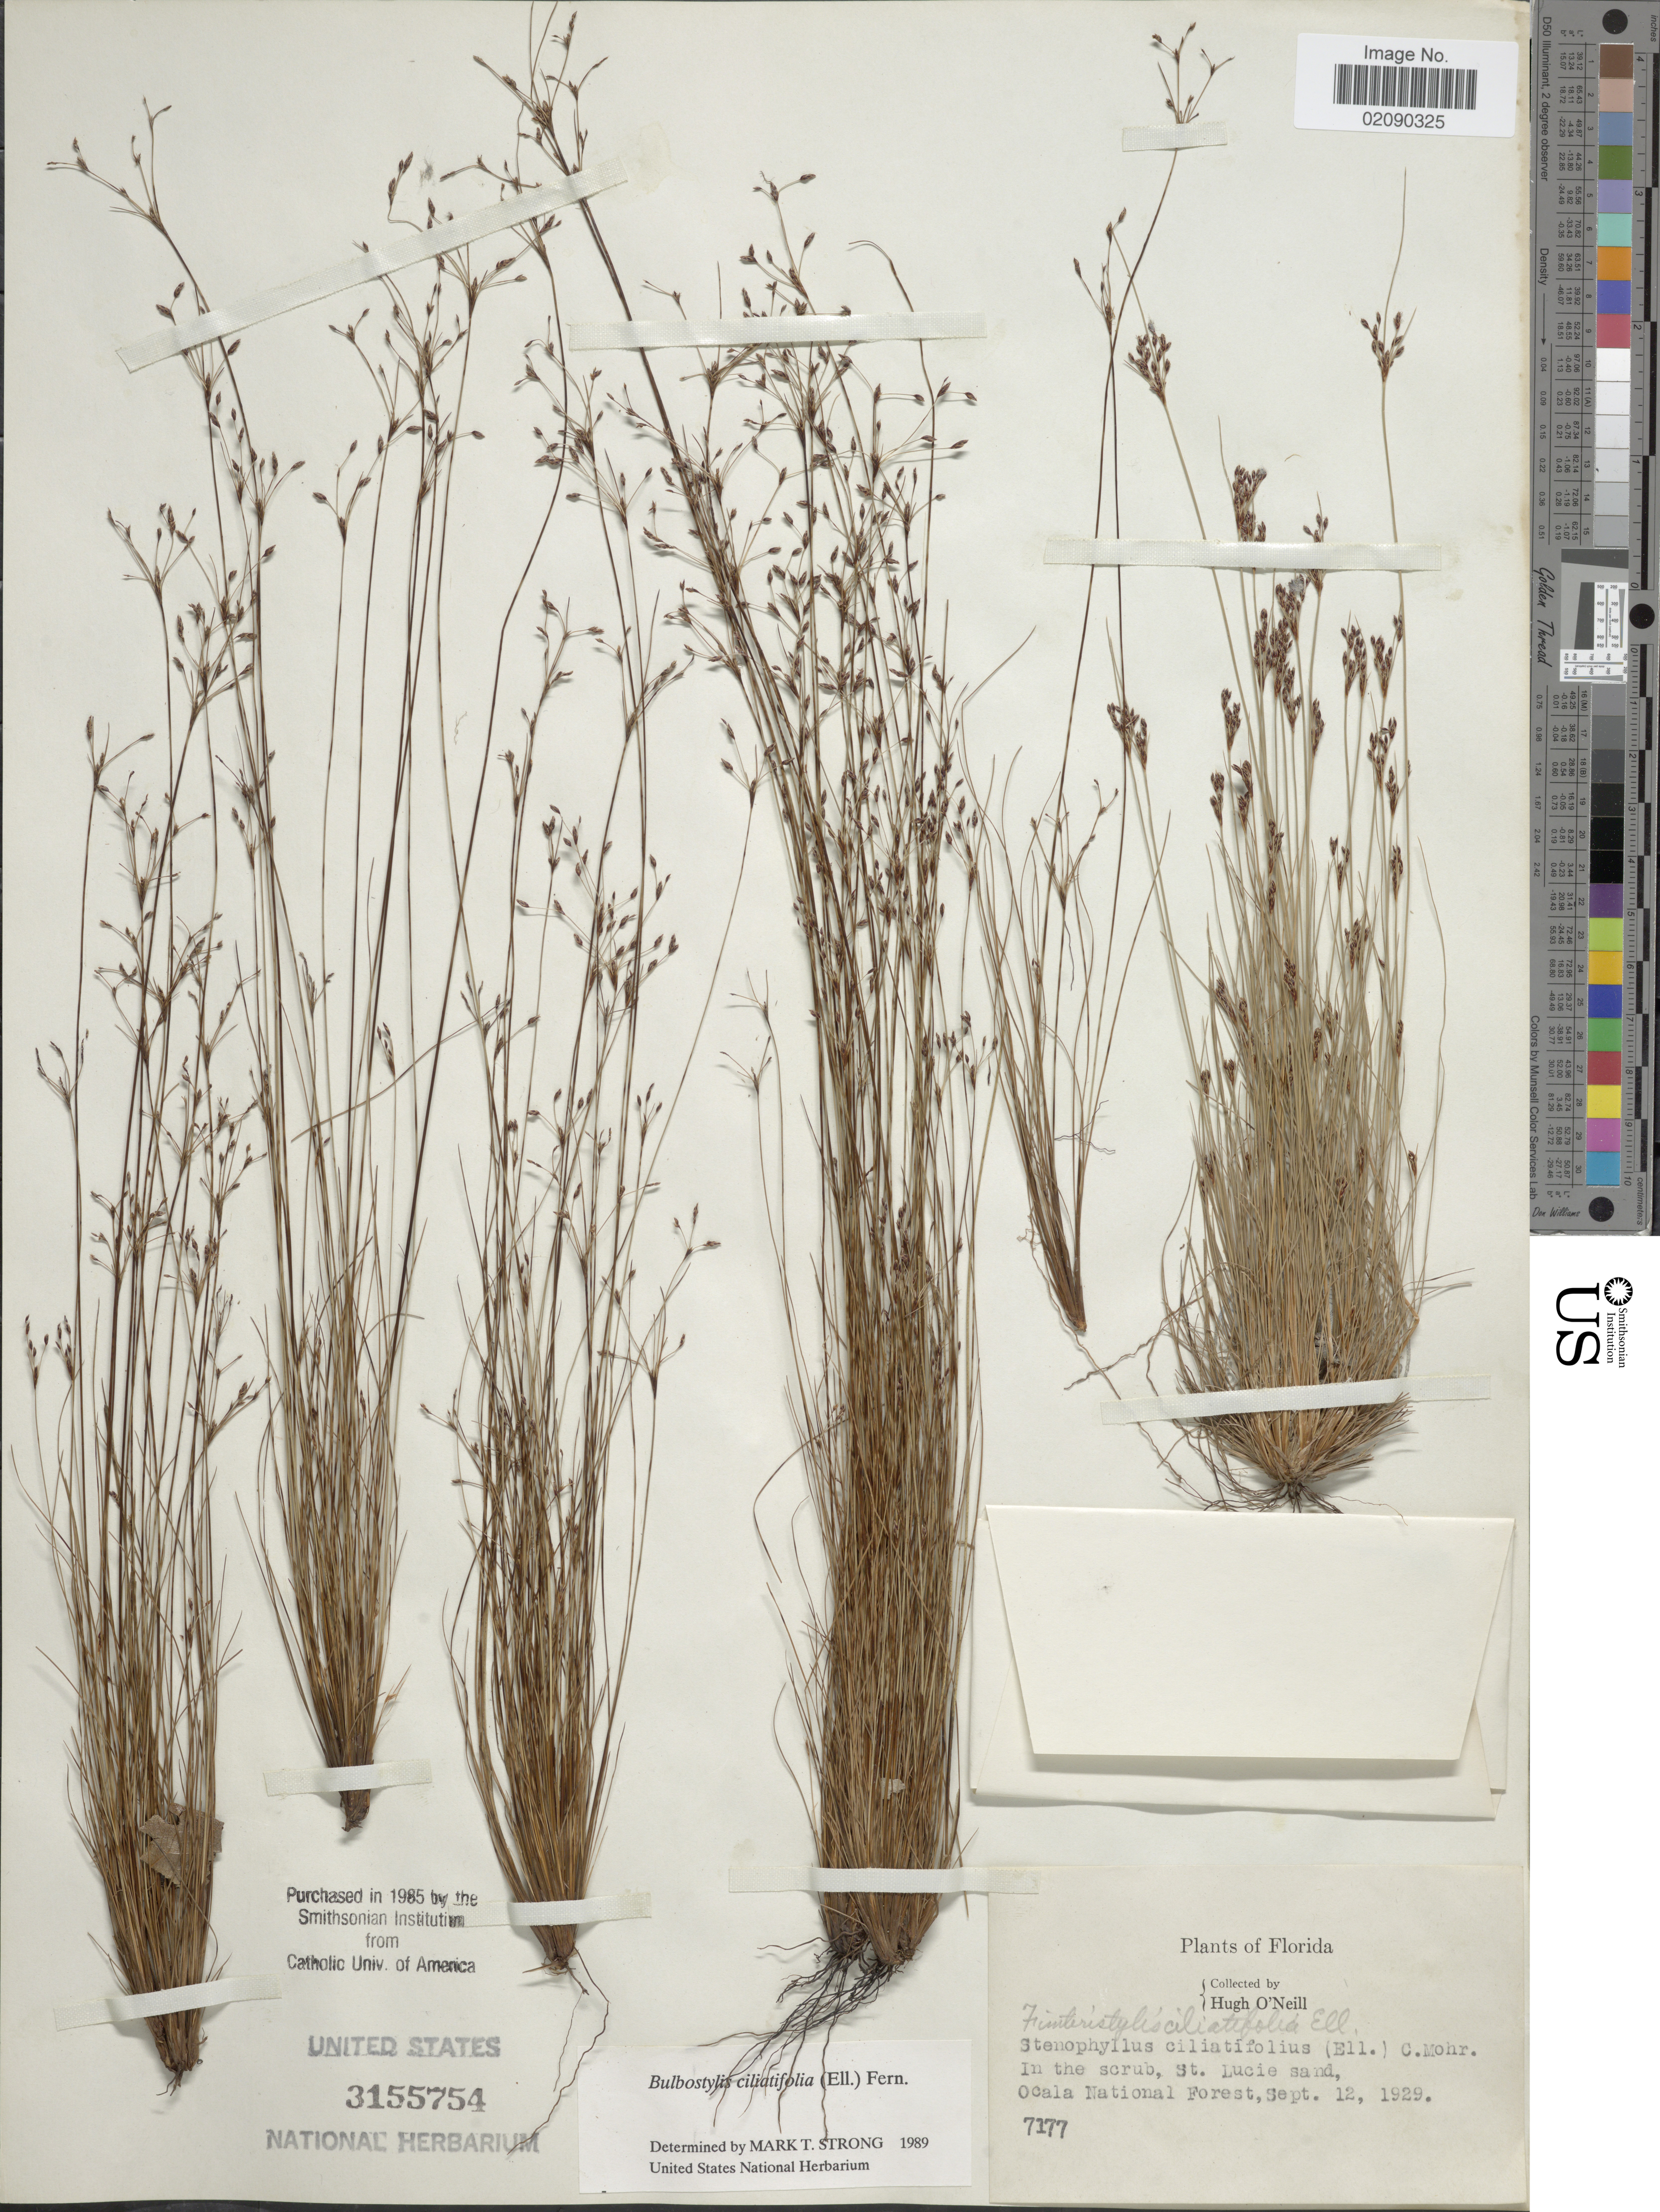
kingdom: Plantae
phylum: Tracheophyta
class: Liliopsida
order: Poales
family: Cyperaceae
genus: Bulbostylis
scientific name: Bulbostylis ciliatifolia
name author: (Elliott) Fernald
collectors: H. O'Neill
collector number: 7177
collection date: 1929-09-12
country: United States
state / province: Florida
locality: St. Lucie sand, Ocala National Forest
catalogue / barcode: US 3155754